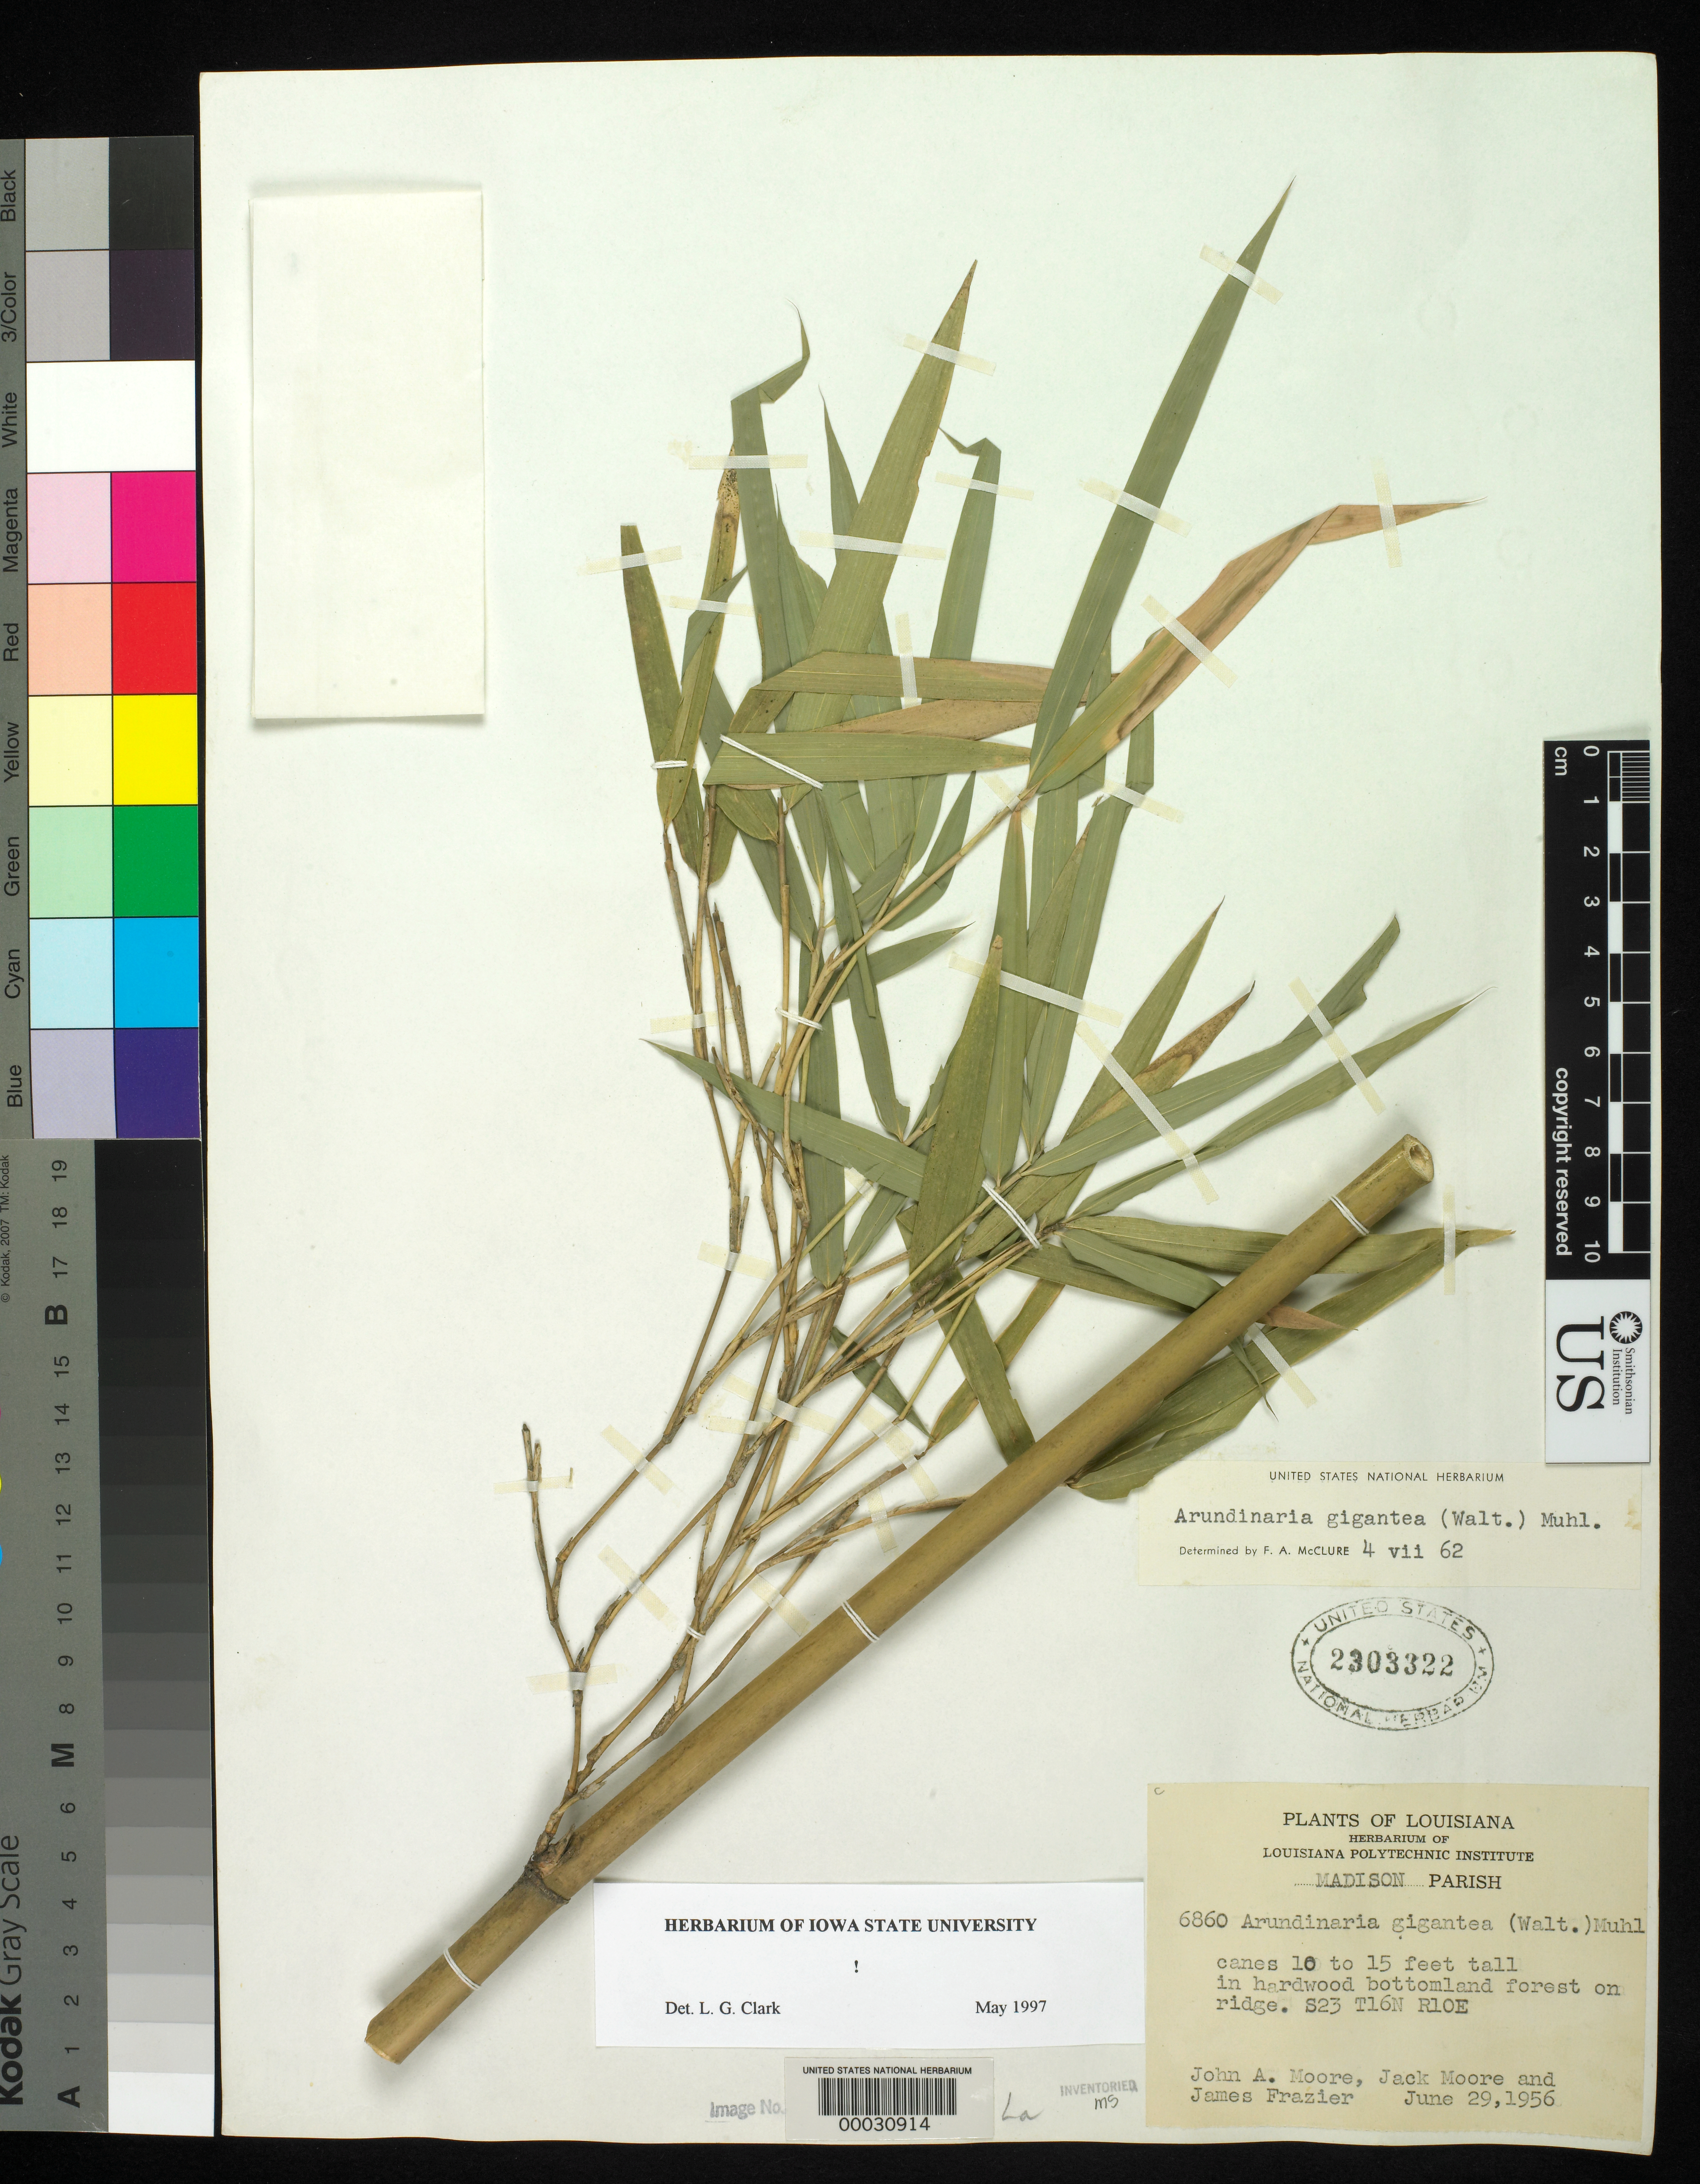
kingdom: Plantae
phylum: Tracheophyta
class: Liliopsida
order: Poales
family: Poaceae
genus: Arundinaria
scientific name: Arundinaria gigantea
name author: (Walter) Muhl.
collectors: J. Moore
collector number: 6860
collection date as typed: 29 Jun 1956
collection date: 1956-06-29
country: United States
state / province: Louisiana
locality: T16n r 10e sec. 23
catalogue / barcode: US 2303322